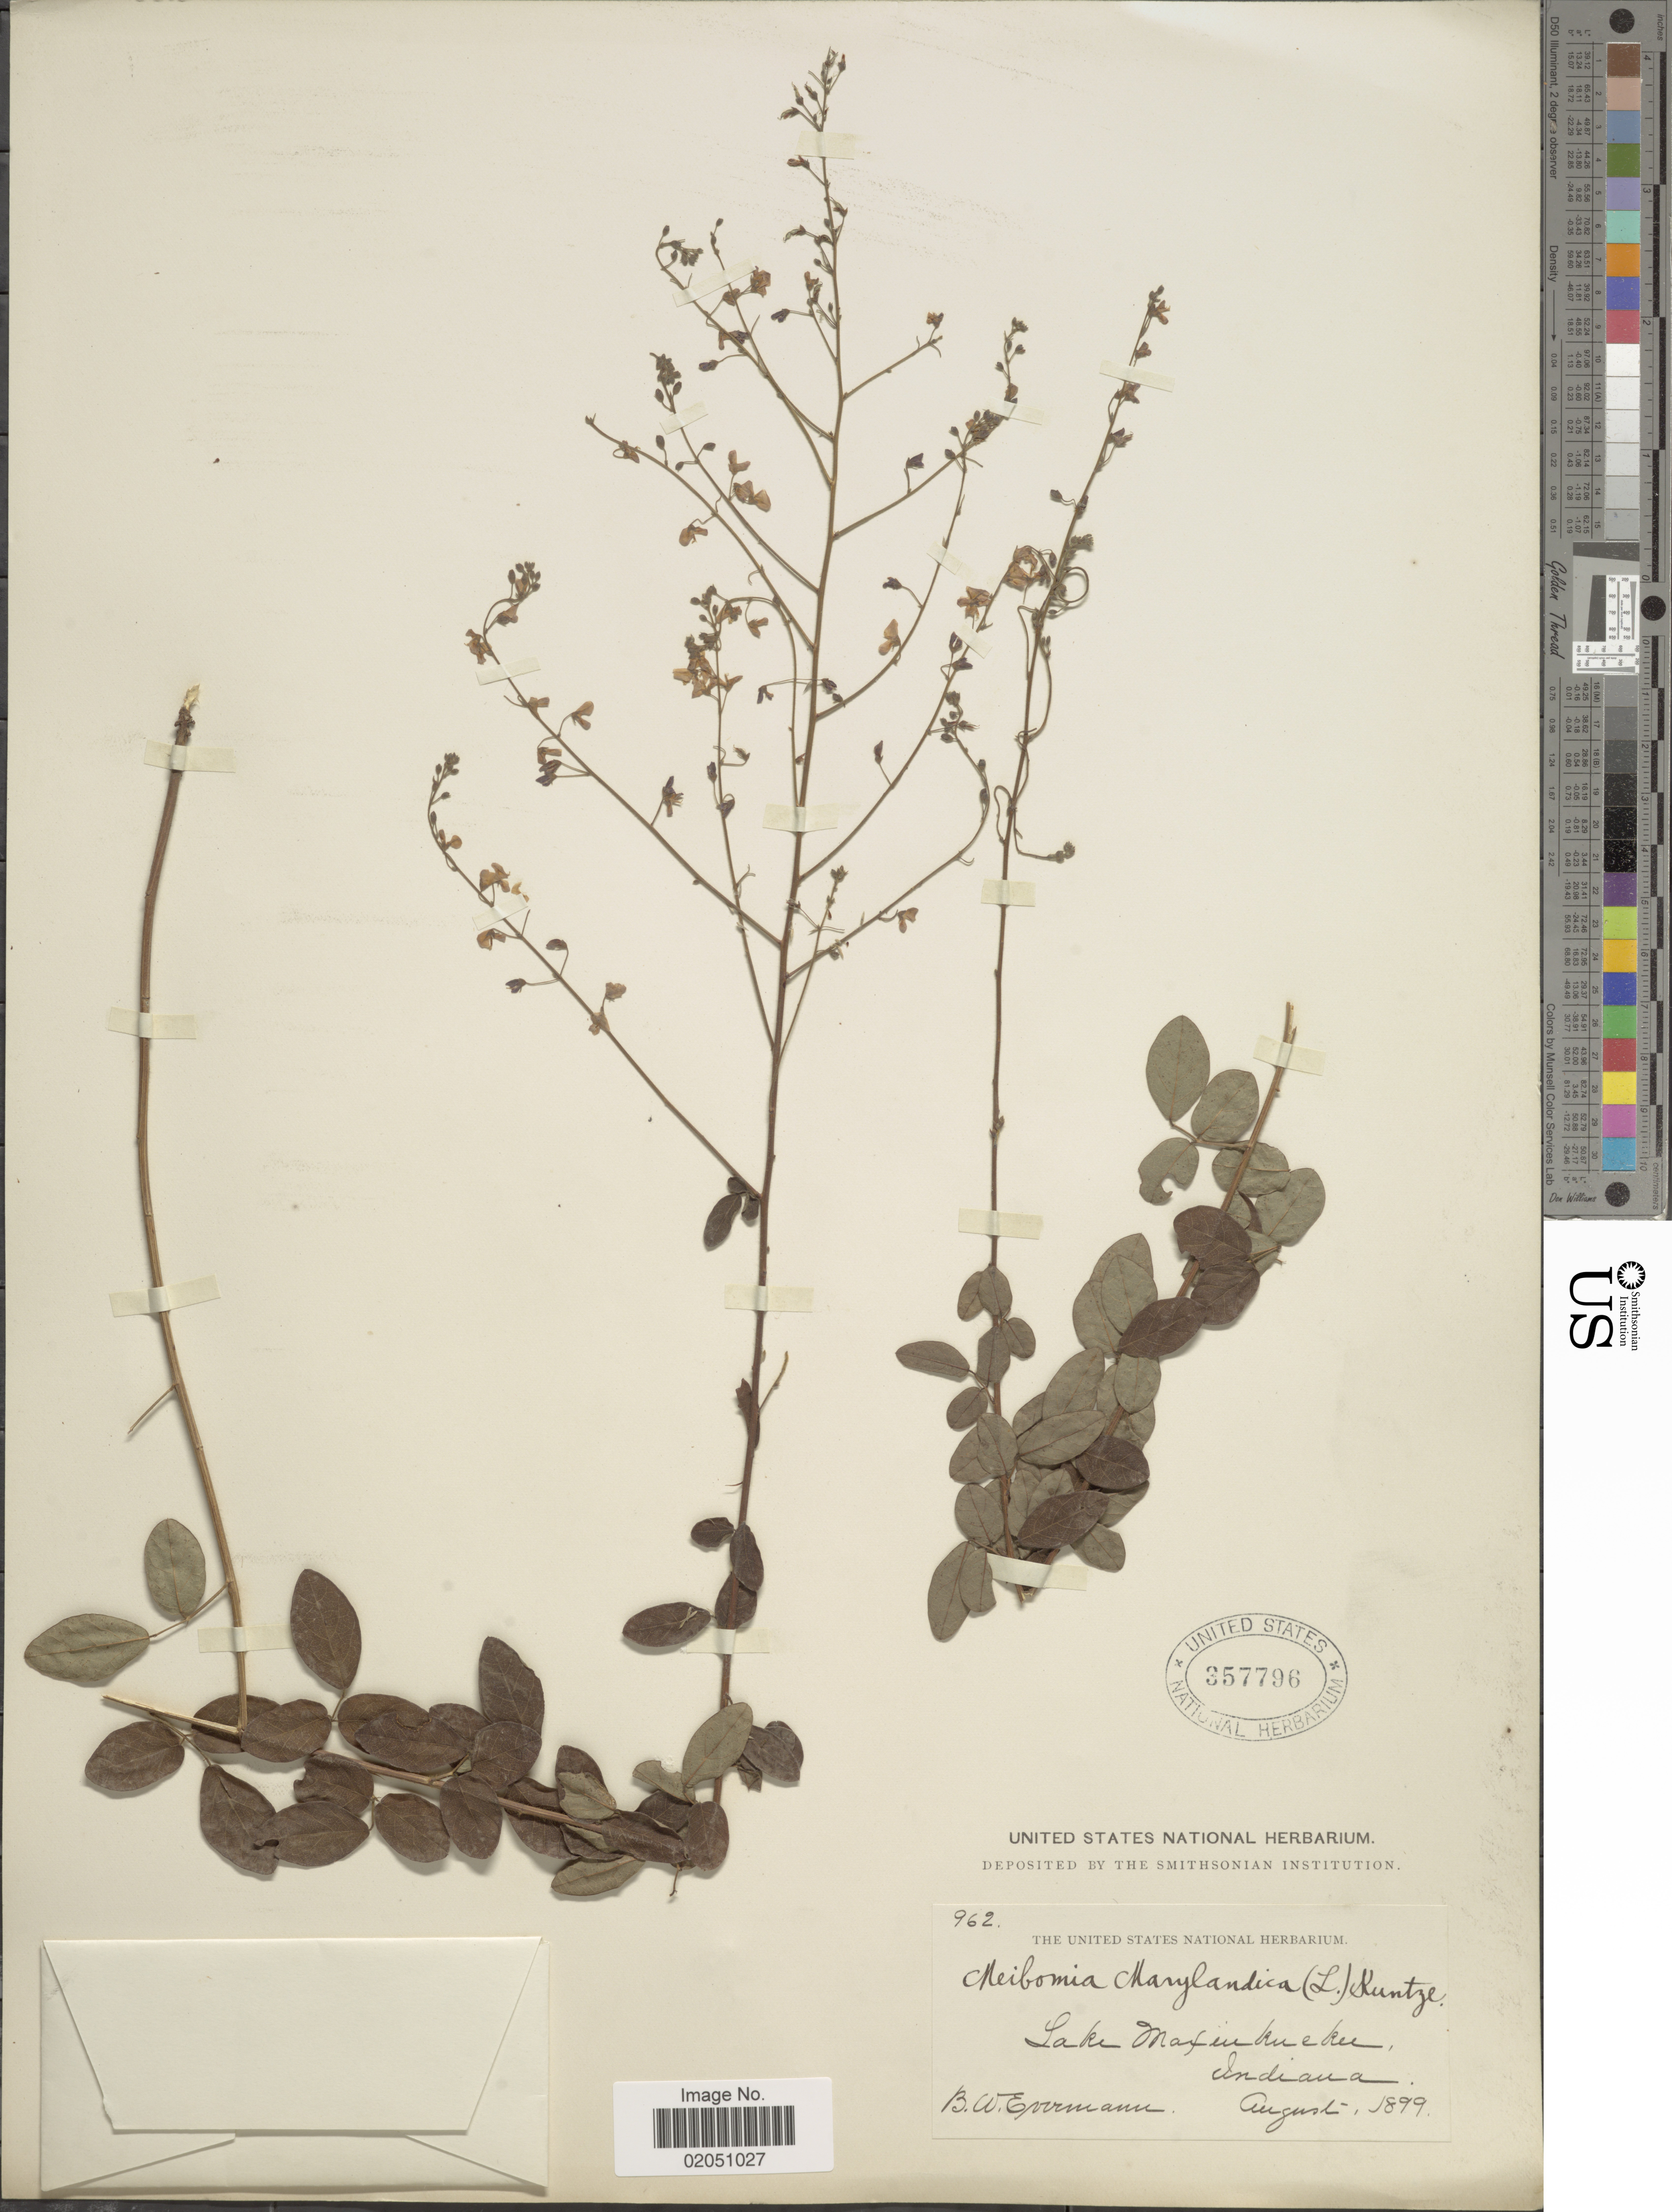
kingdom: Plantae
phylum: Tracheophyta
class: Magnoliopsida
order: Fabales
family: Fabaceae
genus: Desmodium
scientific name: Desmodium marilandicum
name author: Darl.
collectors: B. W. Evermann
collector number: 962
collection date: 1899-08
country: United States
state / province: Indiana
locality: Lake Maxinkuckee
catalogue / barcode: US 357796